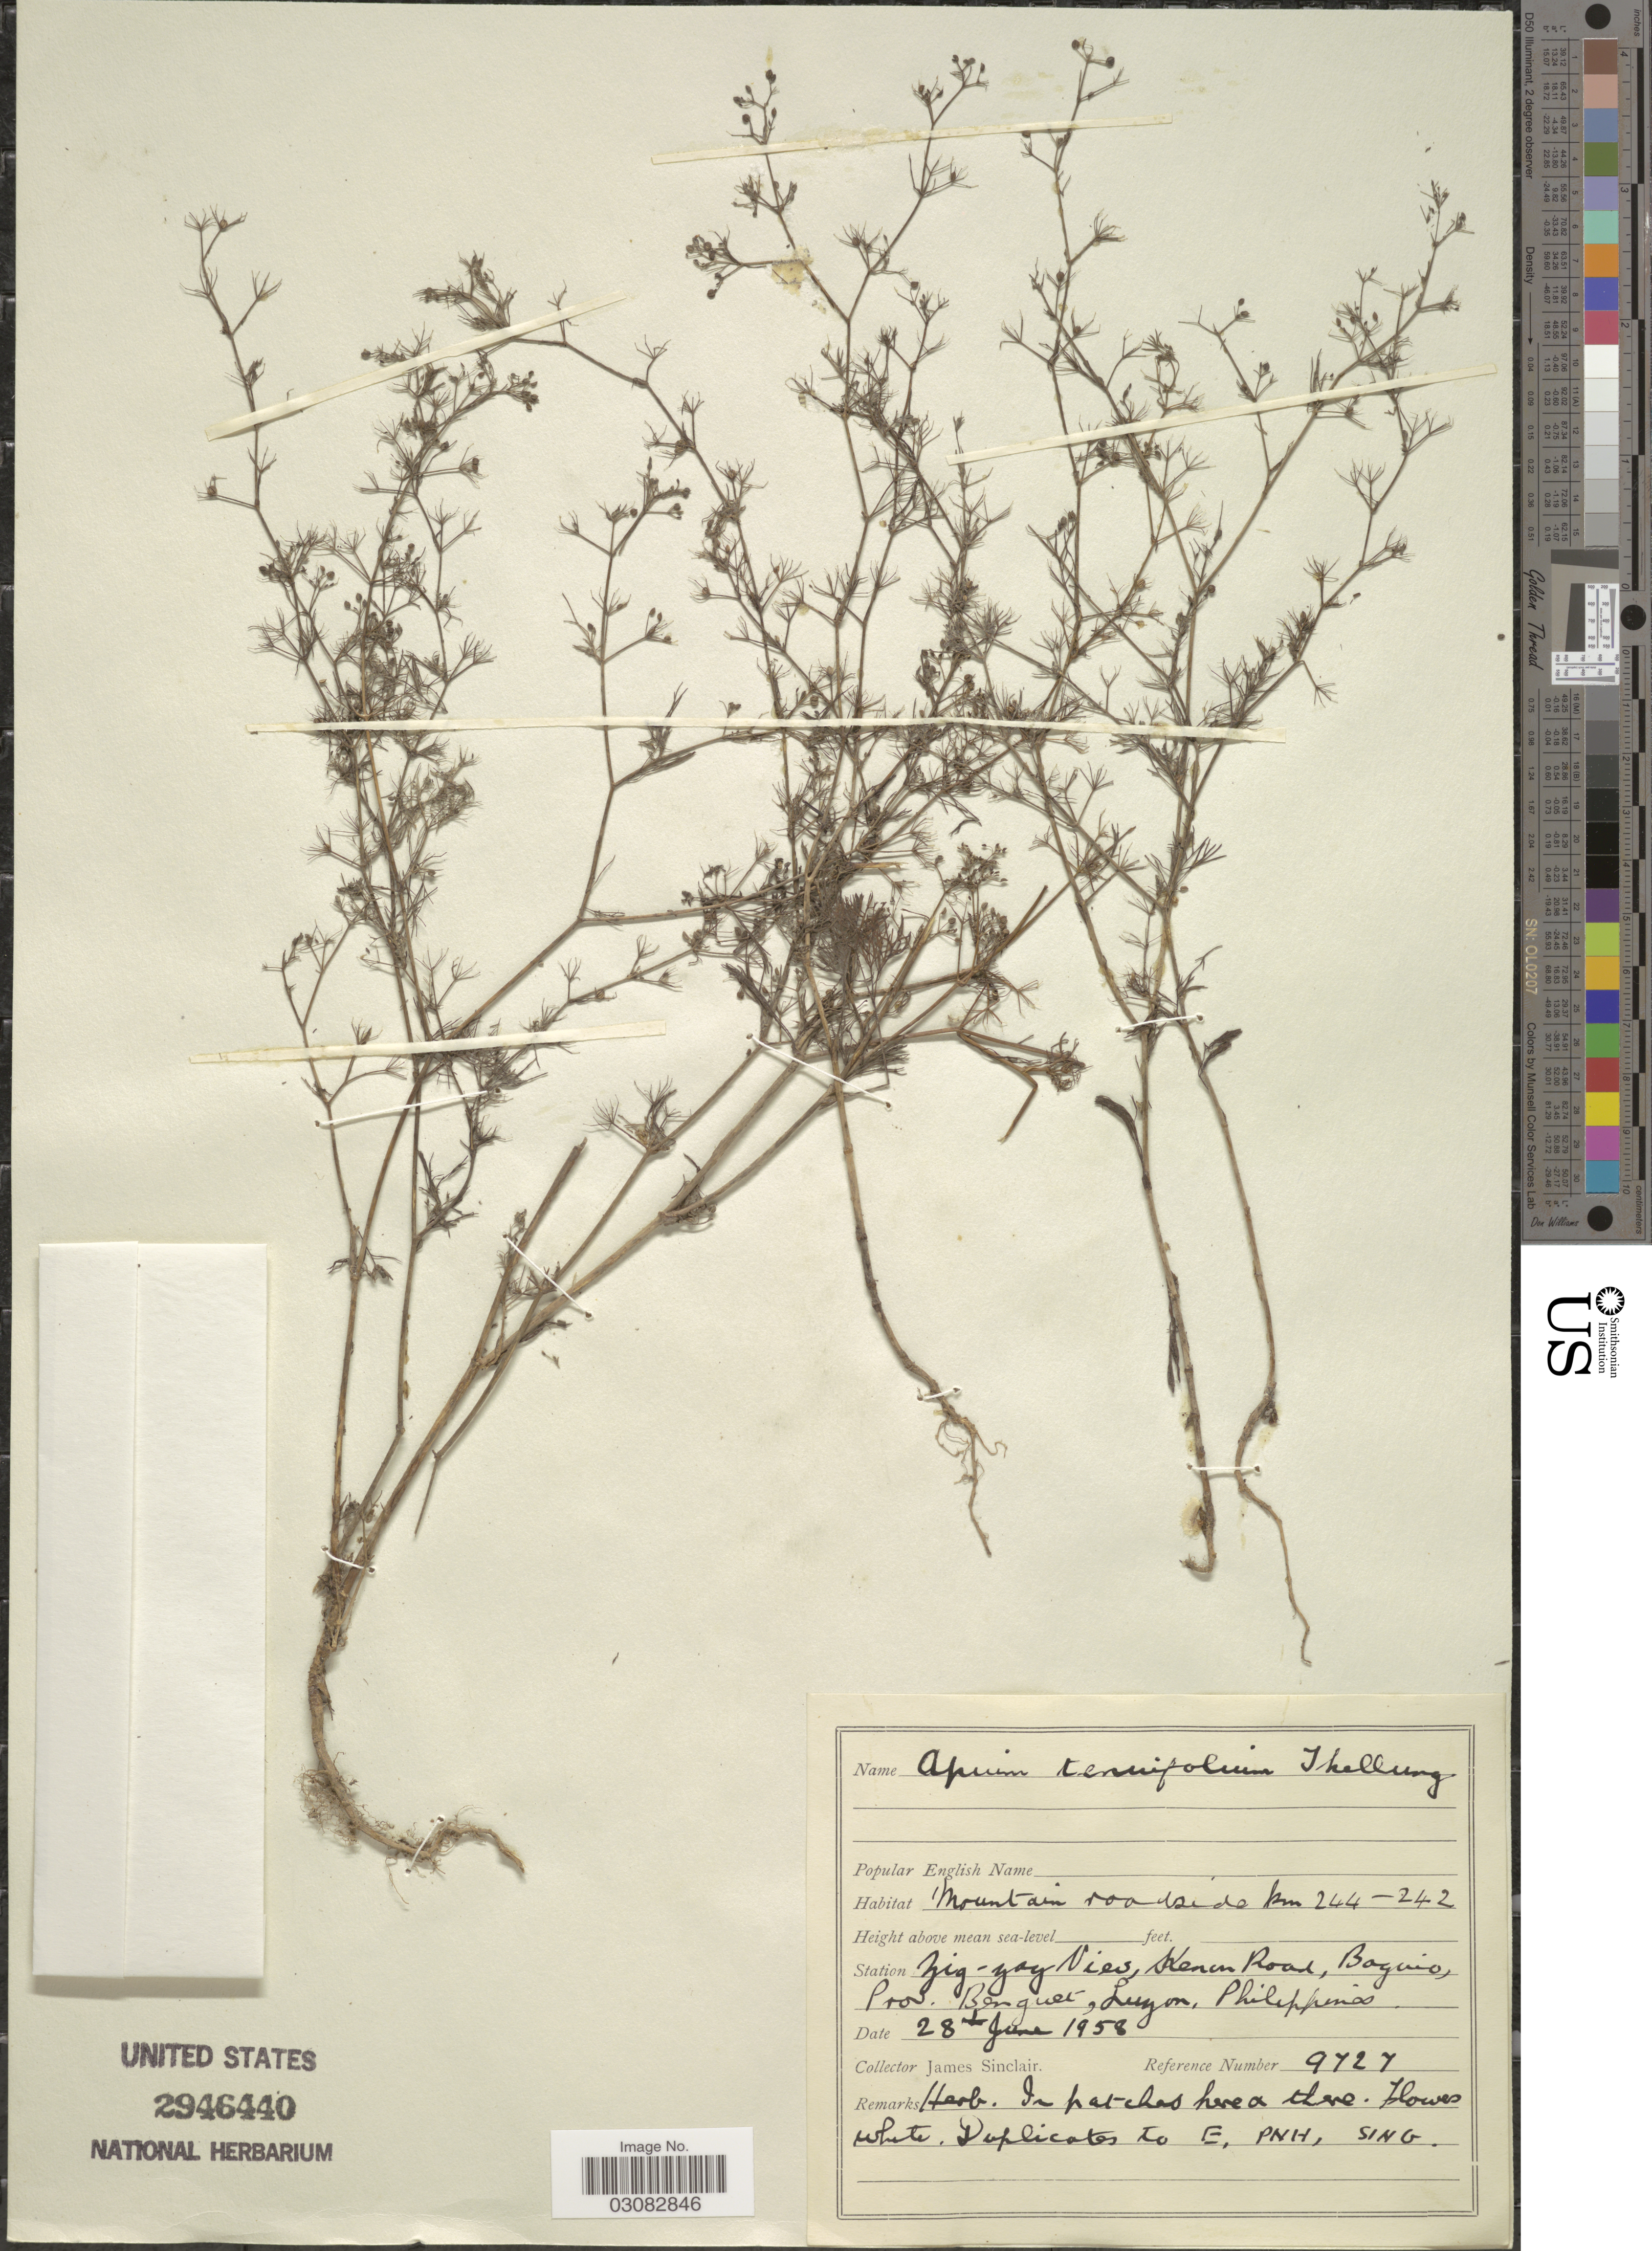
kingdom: Plantae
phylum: Tracheophyta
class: Magnoliopsida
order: Apiales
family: Apiaceae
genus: Apium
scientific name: Apium tenuifolium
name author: (Moench) Thell.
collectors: J. Sinclair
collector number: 9727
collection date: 1958-06-28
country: Philippines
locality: Station Zig-Zag Views, Kenon Road, Baguio, Prov. Benguet, Luzon.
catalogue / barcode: US 2946440